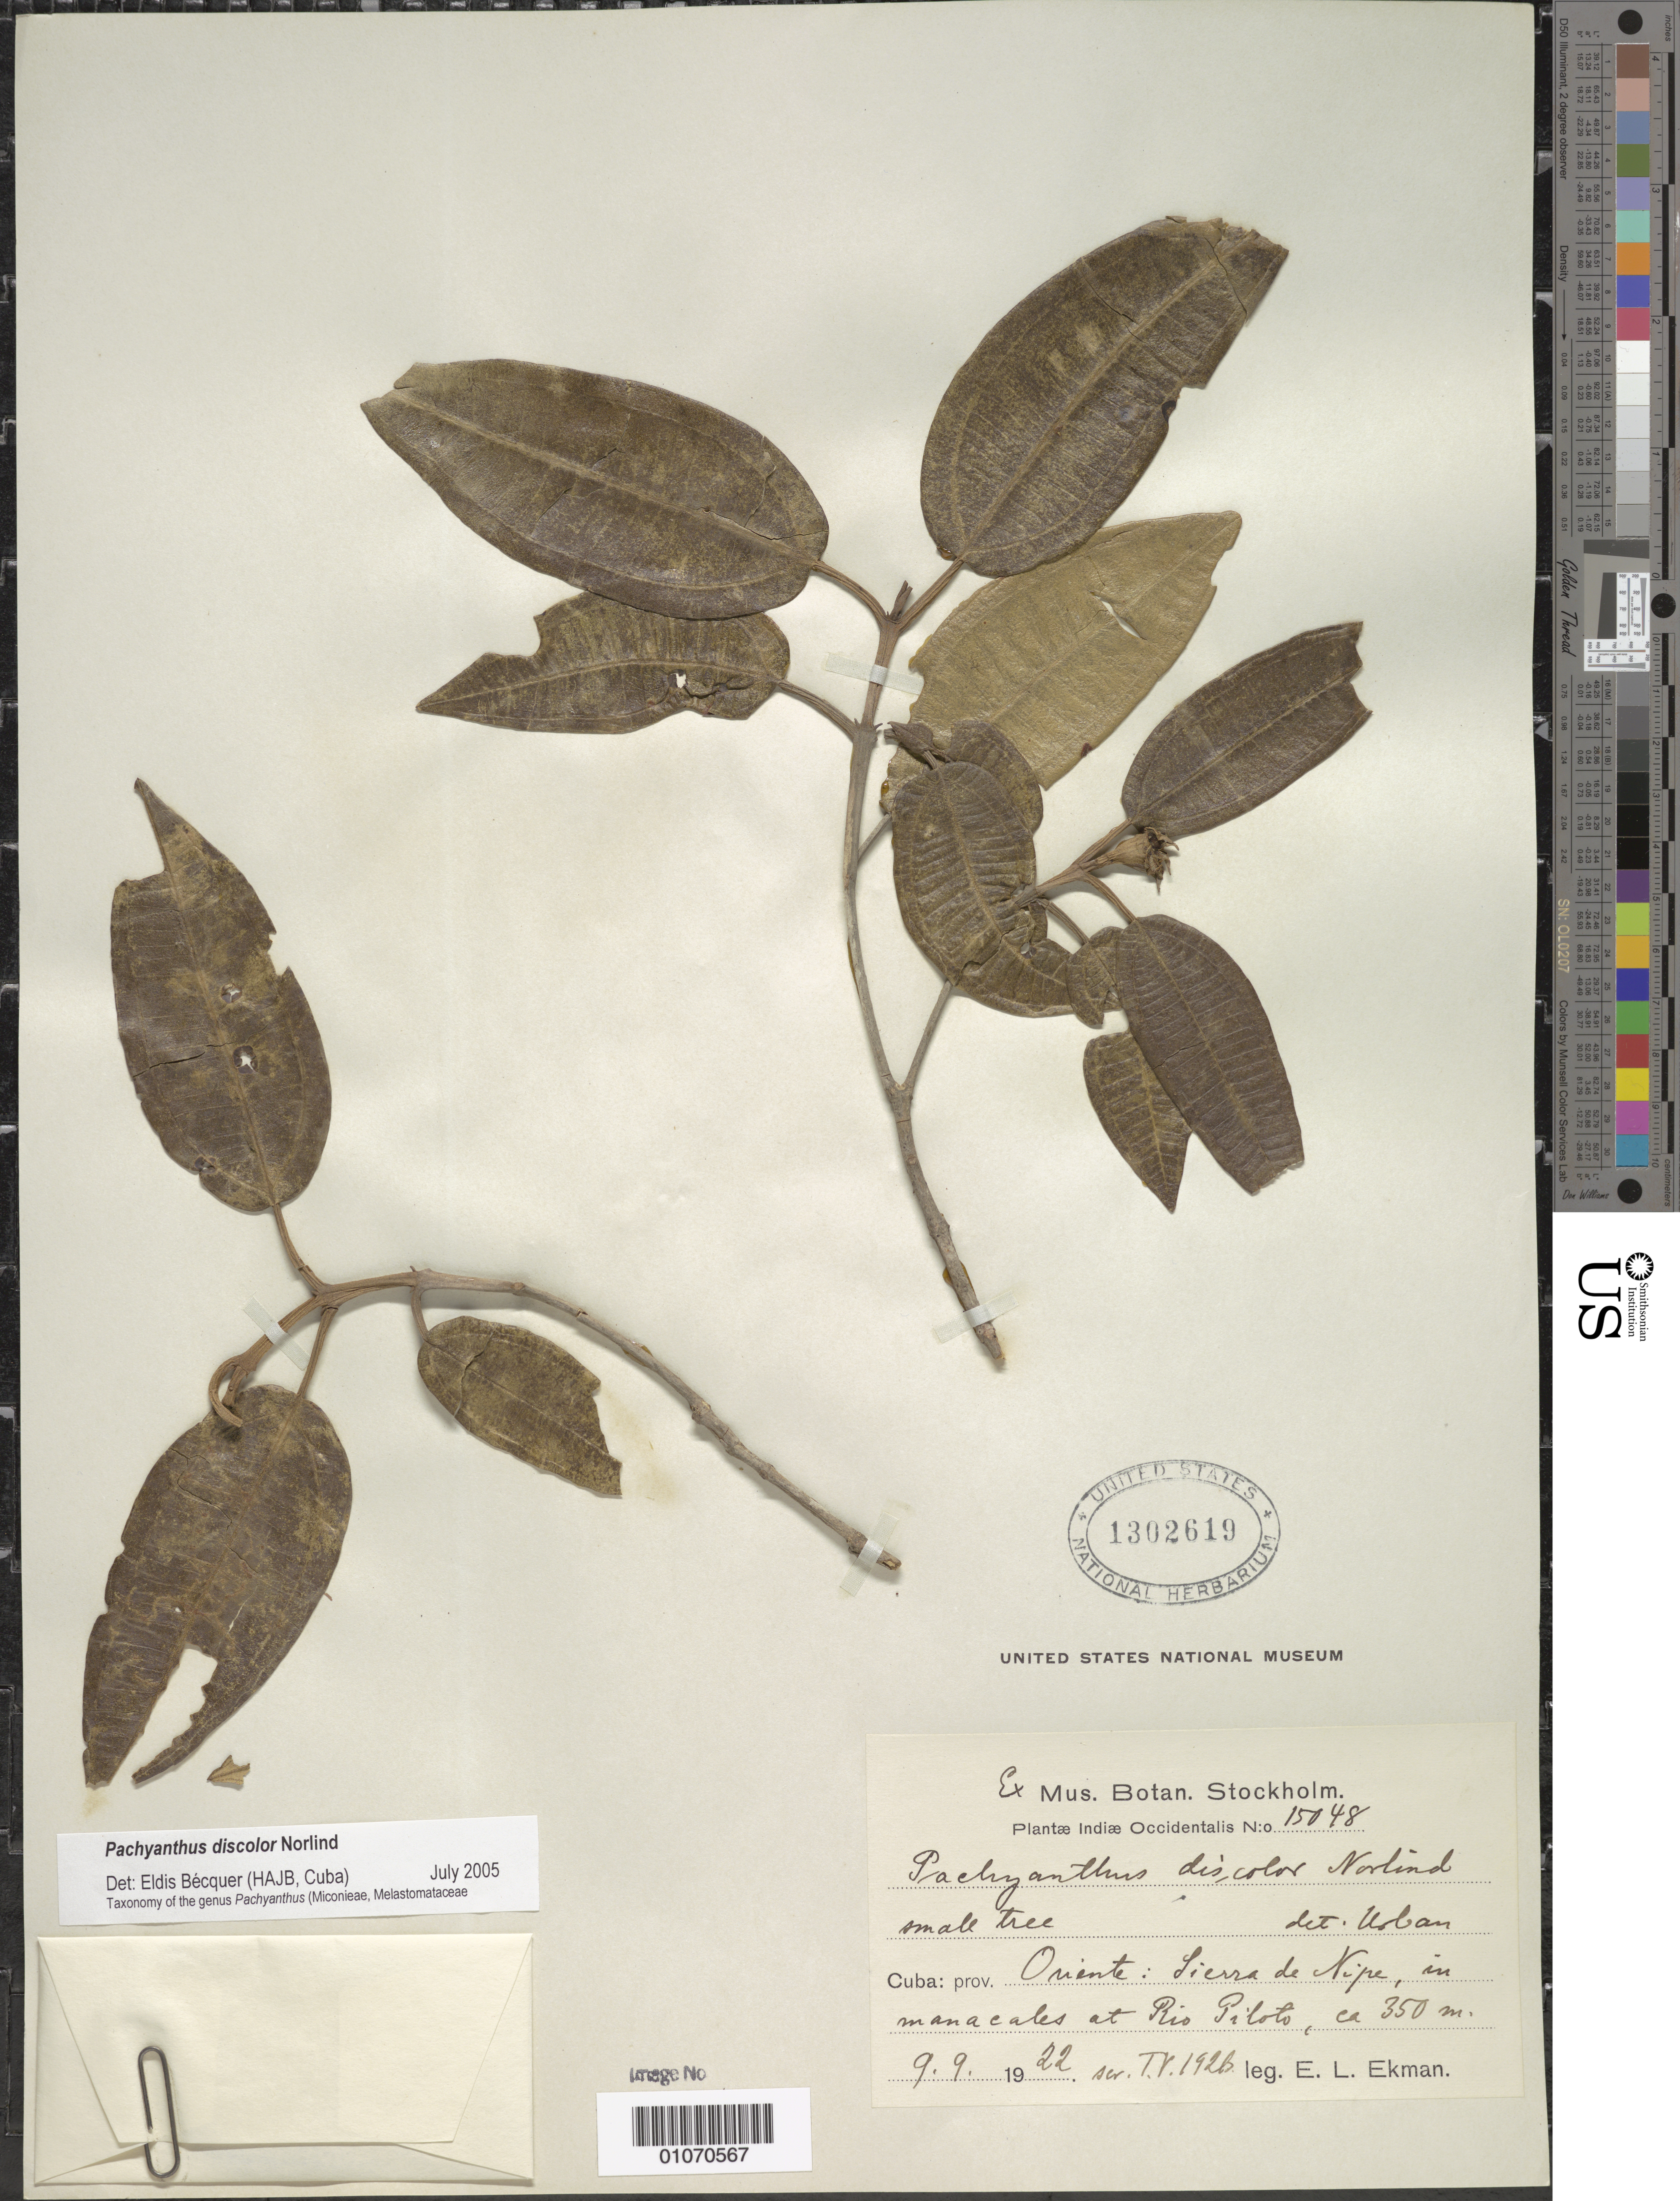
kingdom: Plantae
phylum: Tracheophyta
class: Magnoliopsida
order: Myrtales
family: Melastomataceae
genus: Pachyanthus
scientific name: Pachyanthus discolor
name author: Norlind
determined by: Bécquer Granados, E. R., (HAJB)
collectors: E. L. Ekman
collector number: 15048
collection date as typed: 09 Sep 1922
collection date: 1922-09-09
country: Cuba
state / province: Holguín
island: Cuba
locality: Sierra de Nipe, at Río Piloto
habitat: In manacales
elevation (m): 350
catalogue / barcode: US 1302619